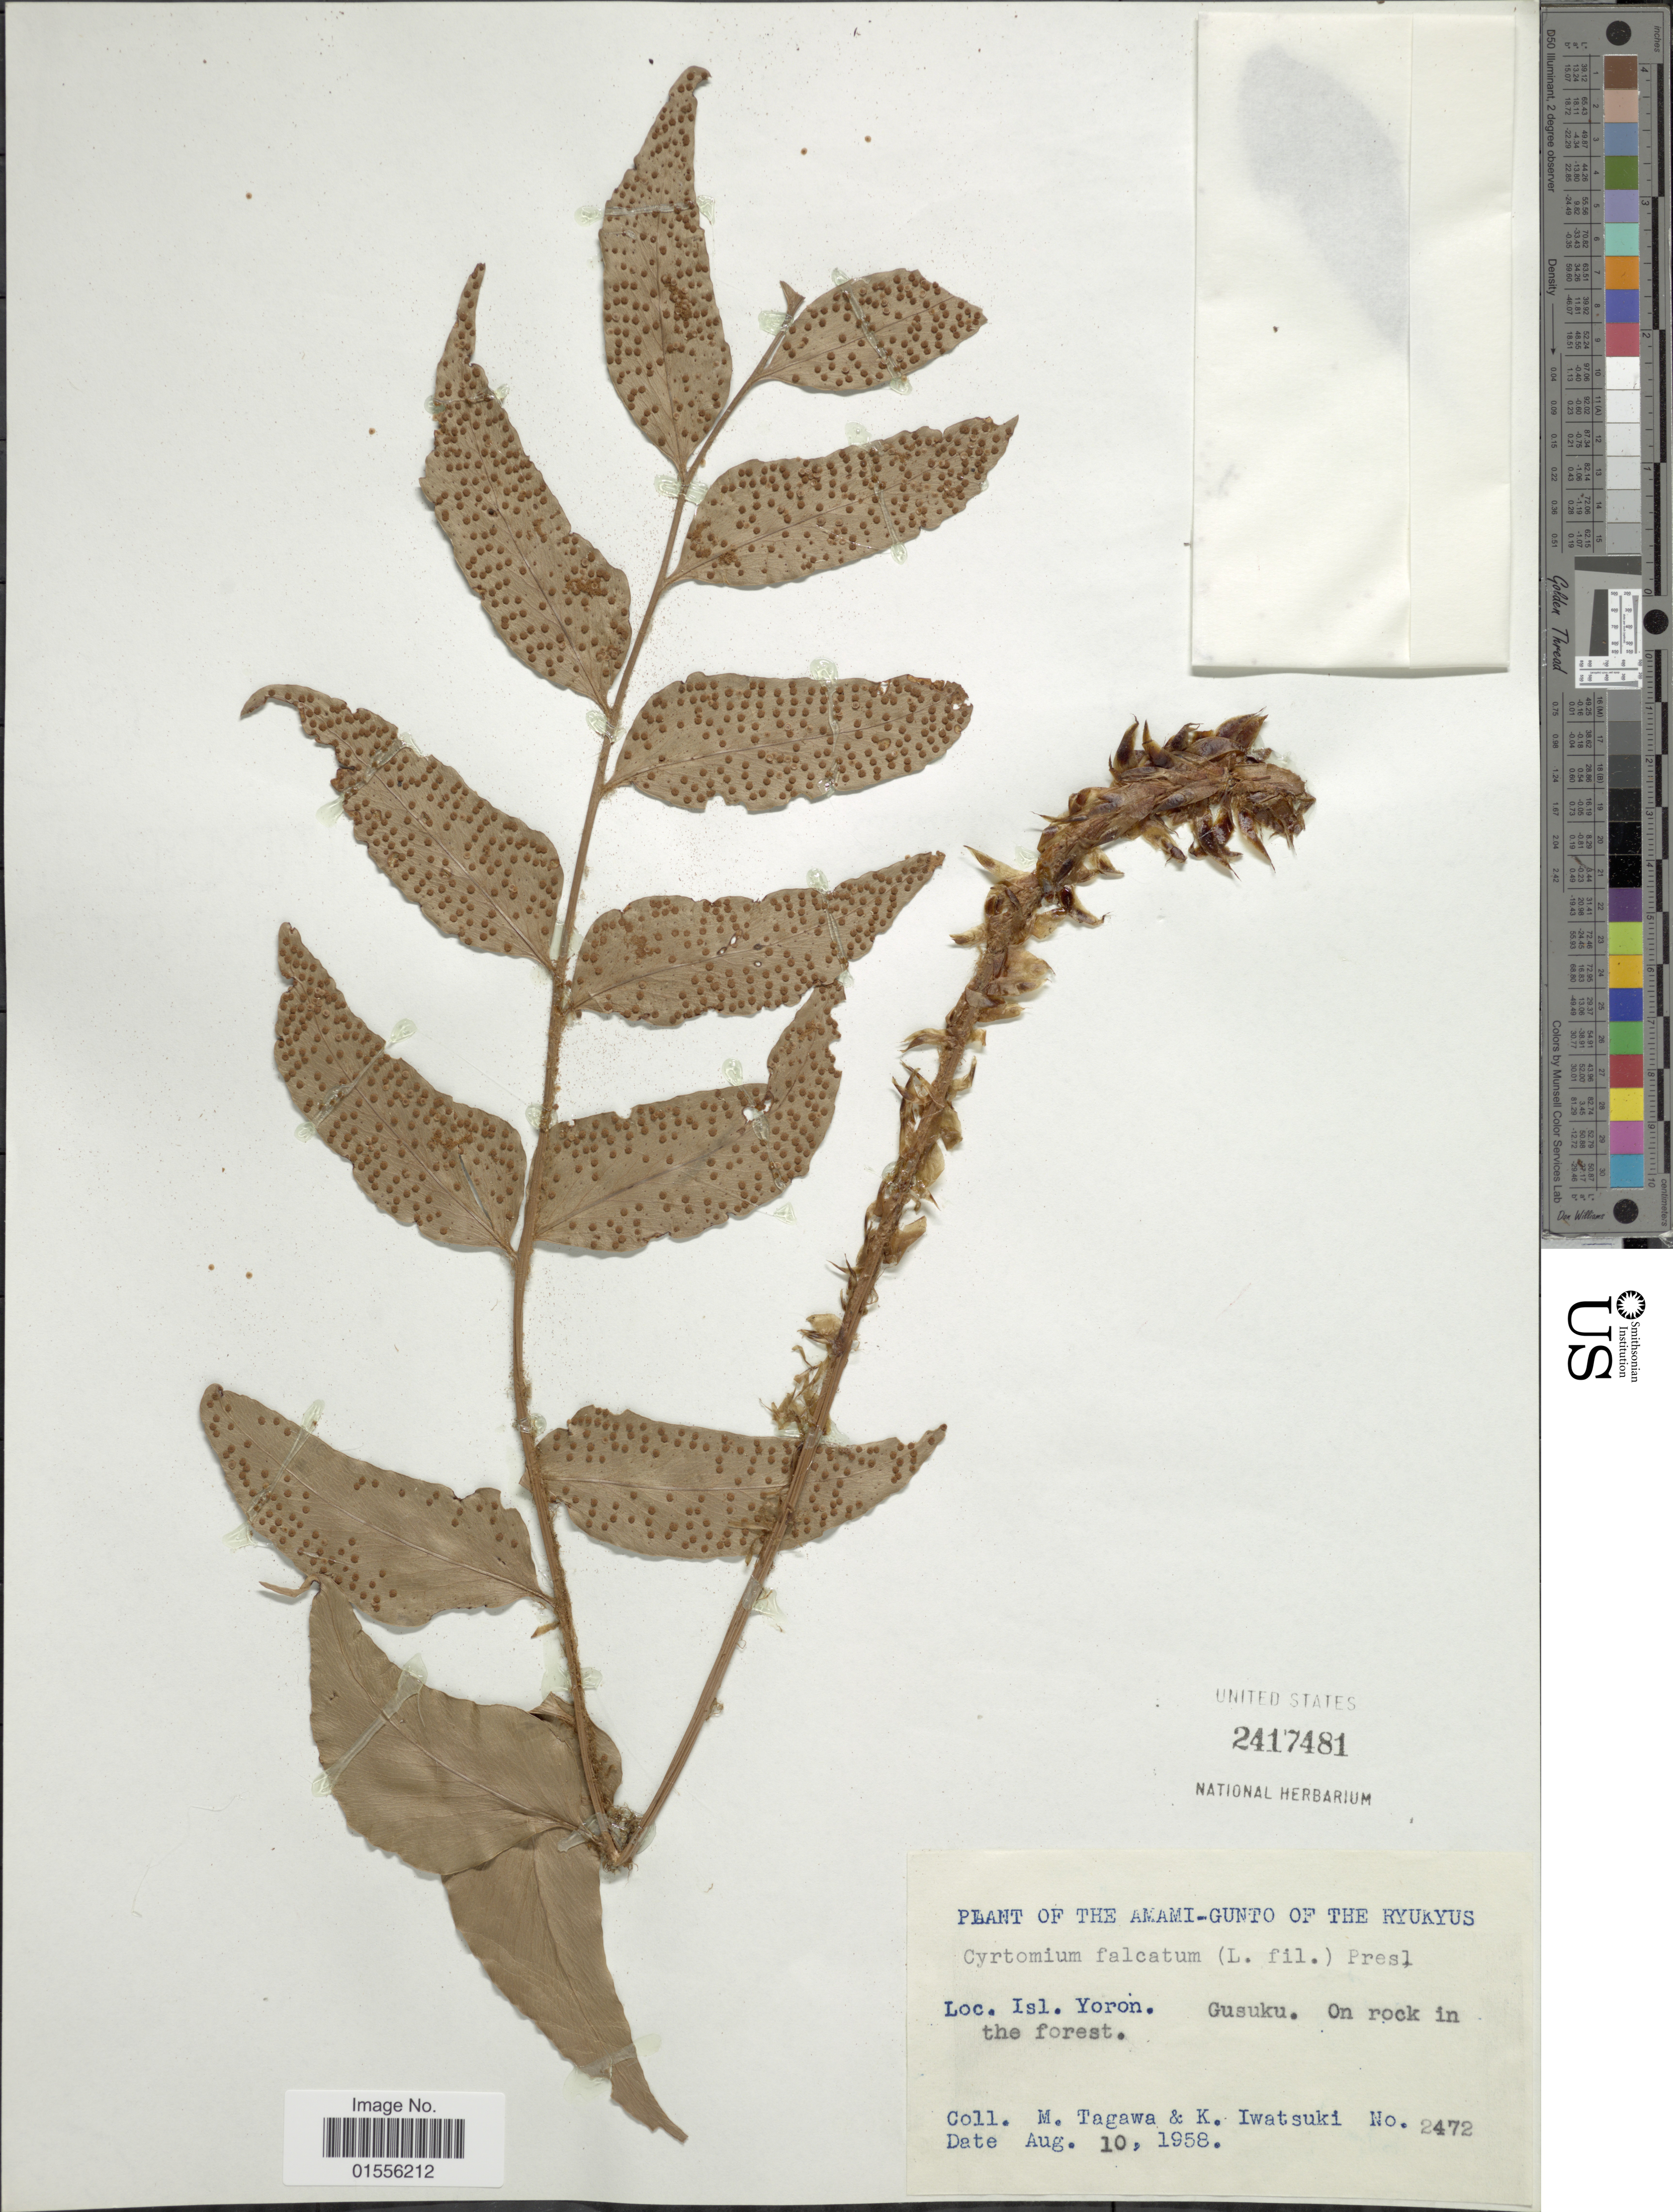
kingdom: Plantae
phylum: Tracheophyta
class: Polypodiopsida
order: Polypodiales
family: Dryopteridaceae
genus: Cyrtomium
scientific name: Cyrtomium falcatum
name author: (L. f.) C. Presl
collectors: M. Tagawa & K. Iwatsuki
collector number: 2472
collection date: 1958-08-10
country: Japan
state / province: Okinawa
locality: The Amami-Gunto of the Ryukyus, Isl. Yoron. Gusuku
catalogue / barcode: US 2417481